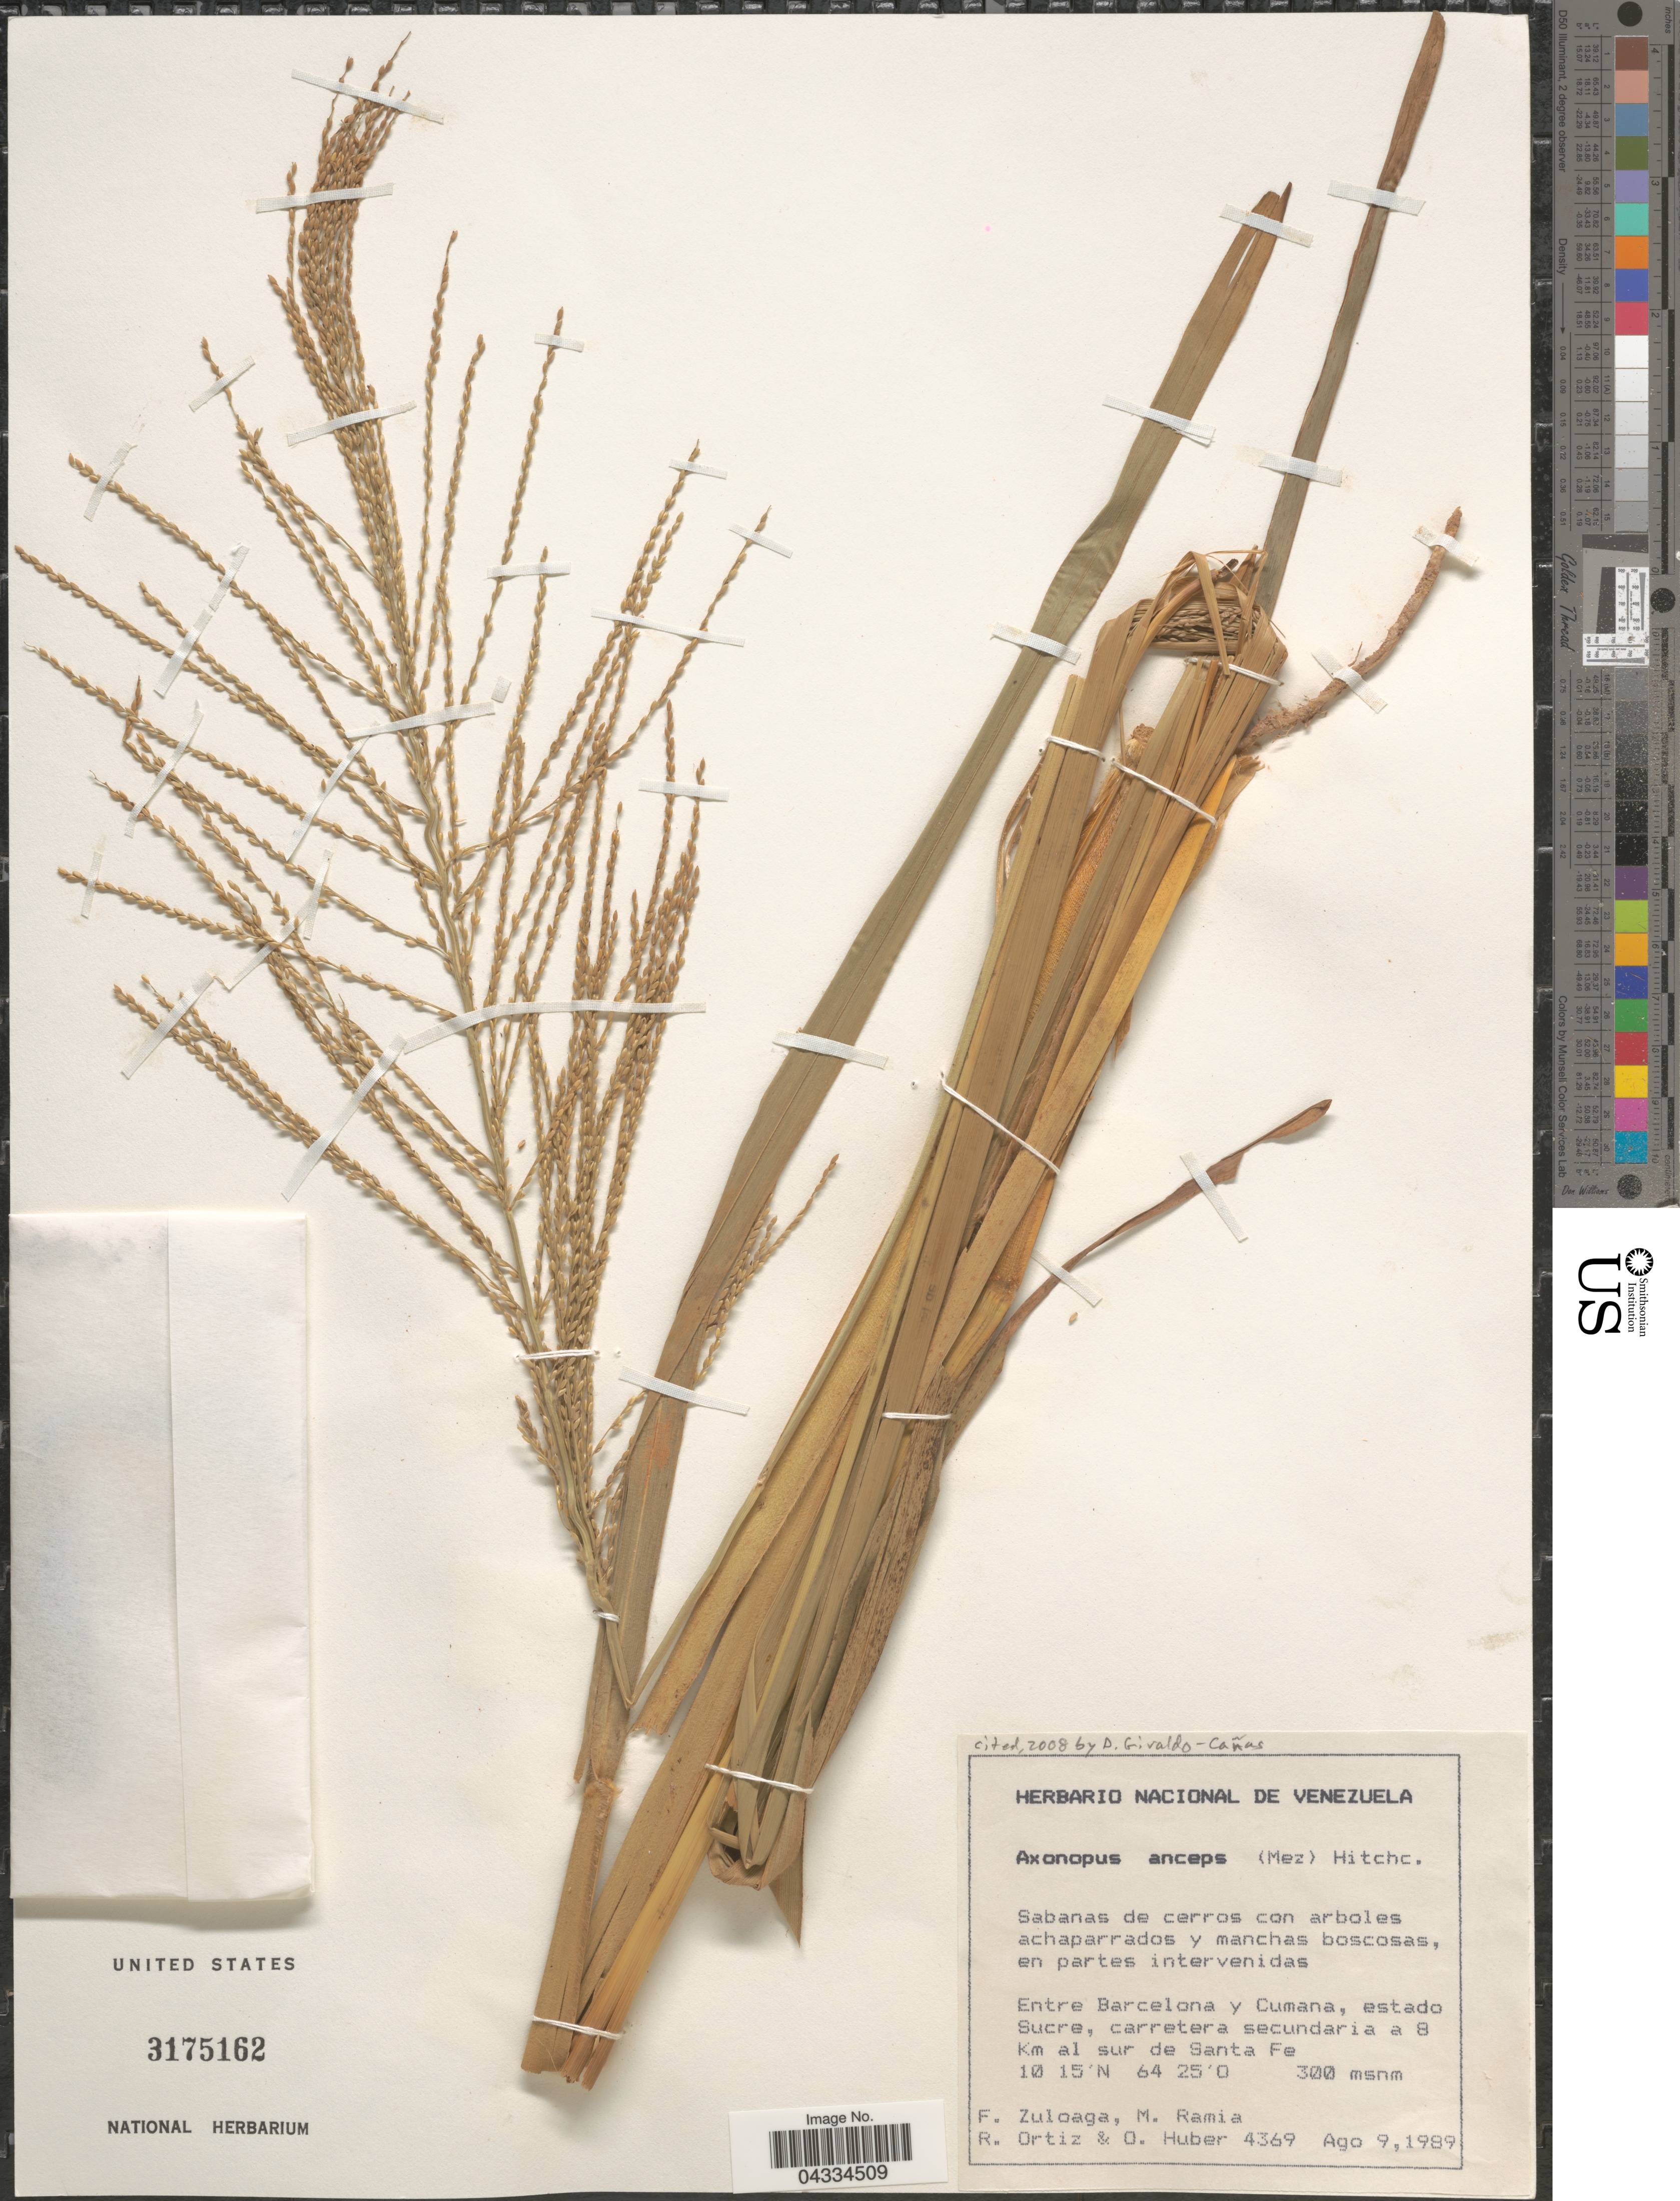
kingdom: Plantae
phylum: Tracheophyta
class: Liliopsida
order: Poales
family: Poaceae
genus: Axonopus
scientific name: Axonopus anceps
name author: (Mez) Hitchc.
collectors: F. Zuloaga, M. Ramia, R. Ortiz & O. Huber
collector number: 4369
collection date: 1989-08-09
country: Venezuela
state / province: Sucre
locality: Entre Barcelona y Cumana, carretera secundaria a 8 Km al sur de Santa Fe.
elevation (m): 300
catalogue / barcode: US 3175162